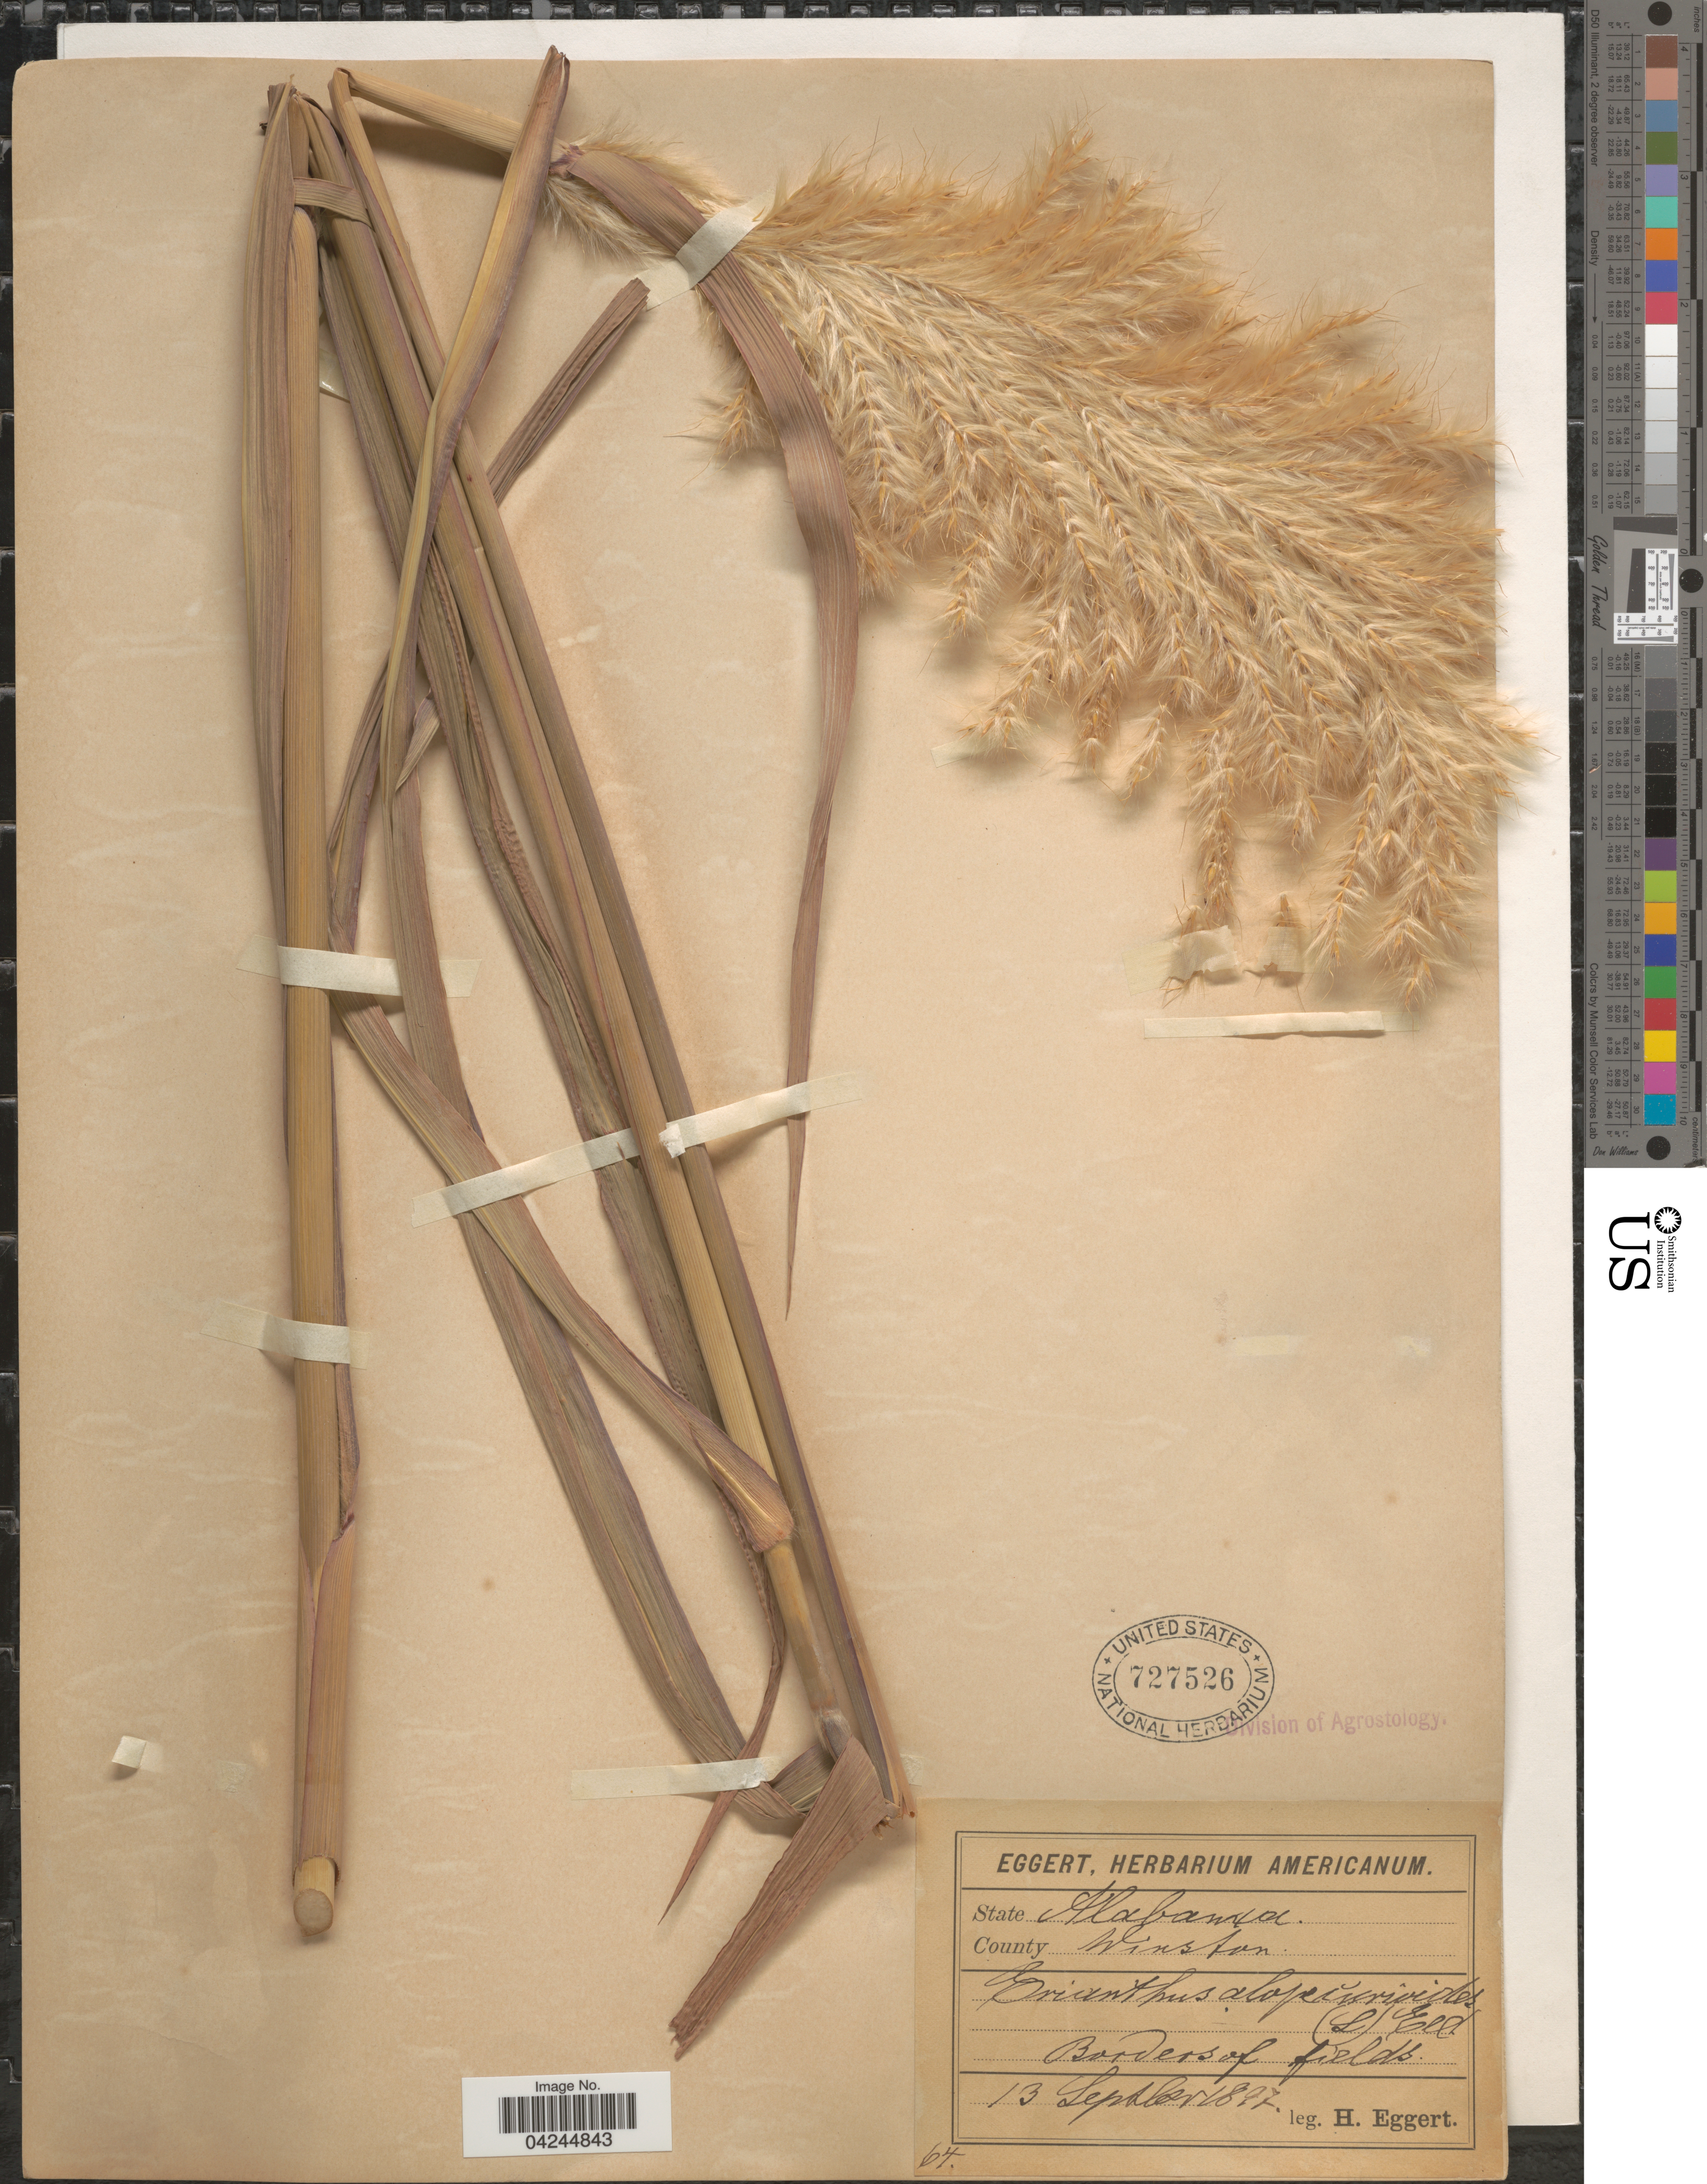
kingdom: Plantae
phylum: Tracheophyta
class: Liliopsida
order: Poales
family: Poaceae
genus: Erianthus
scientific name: Erianthus alopecuroides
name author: Elliott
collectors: H. Eggert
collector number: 64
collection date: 1897-09-13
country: United States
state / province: Alabama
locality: County Winston. Borders of fields.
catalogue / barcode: US 727526